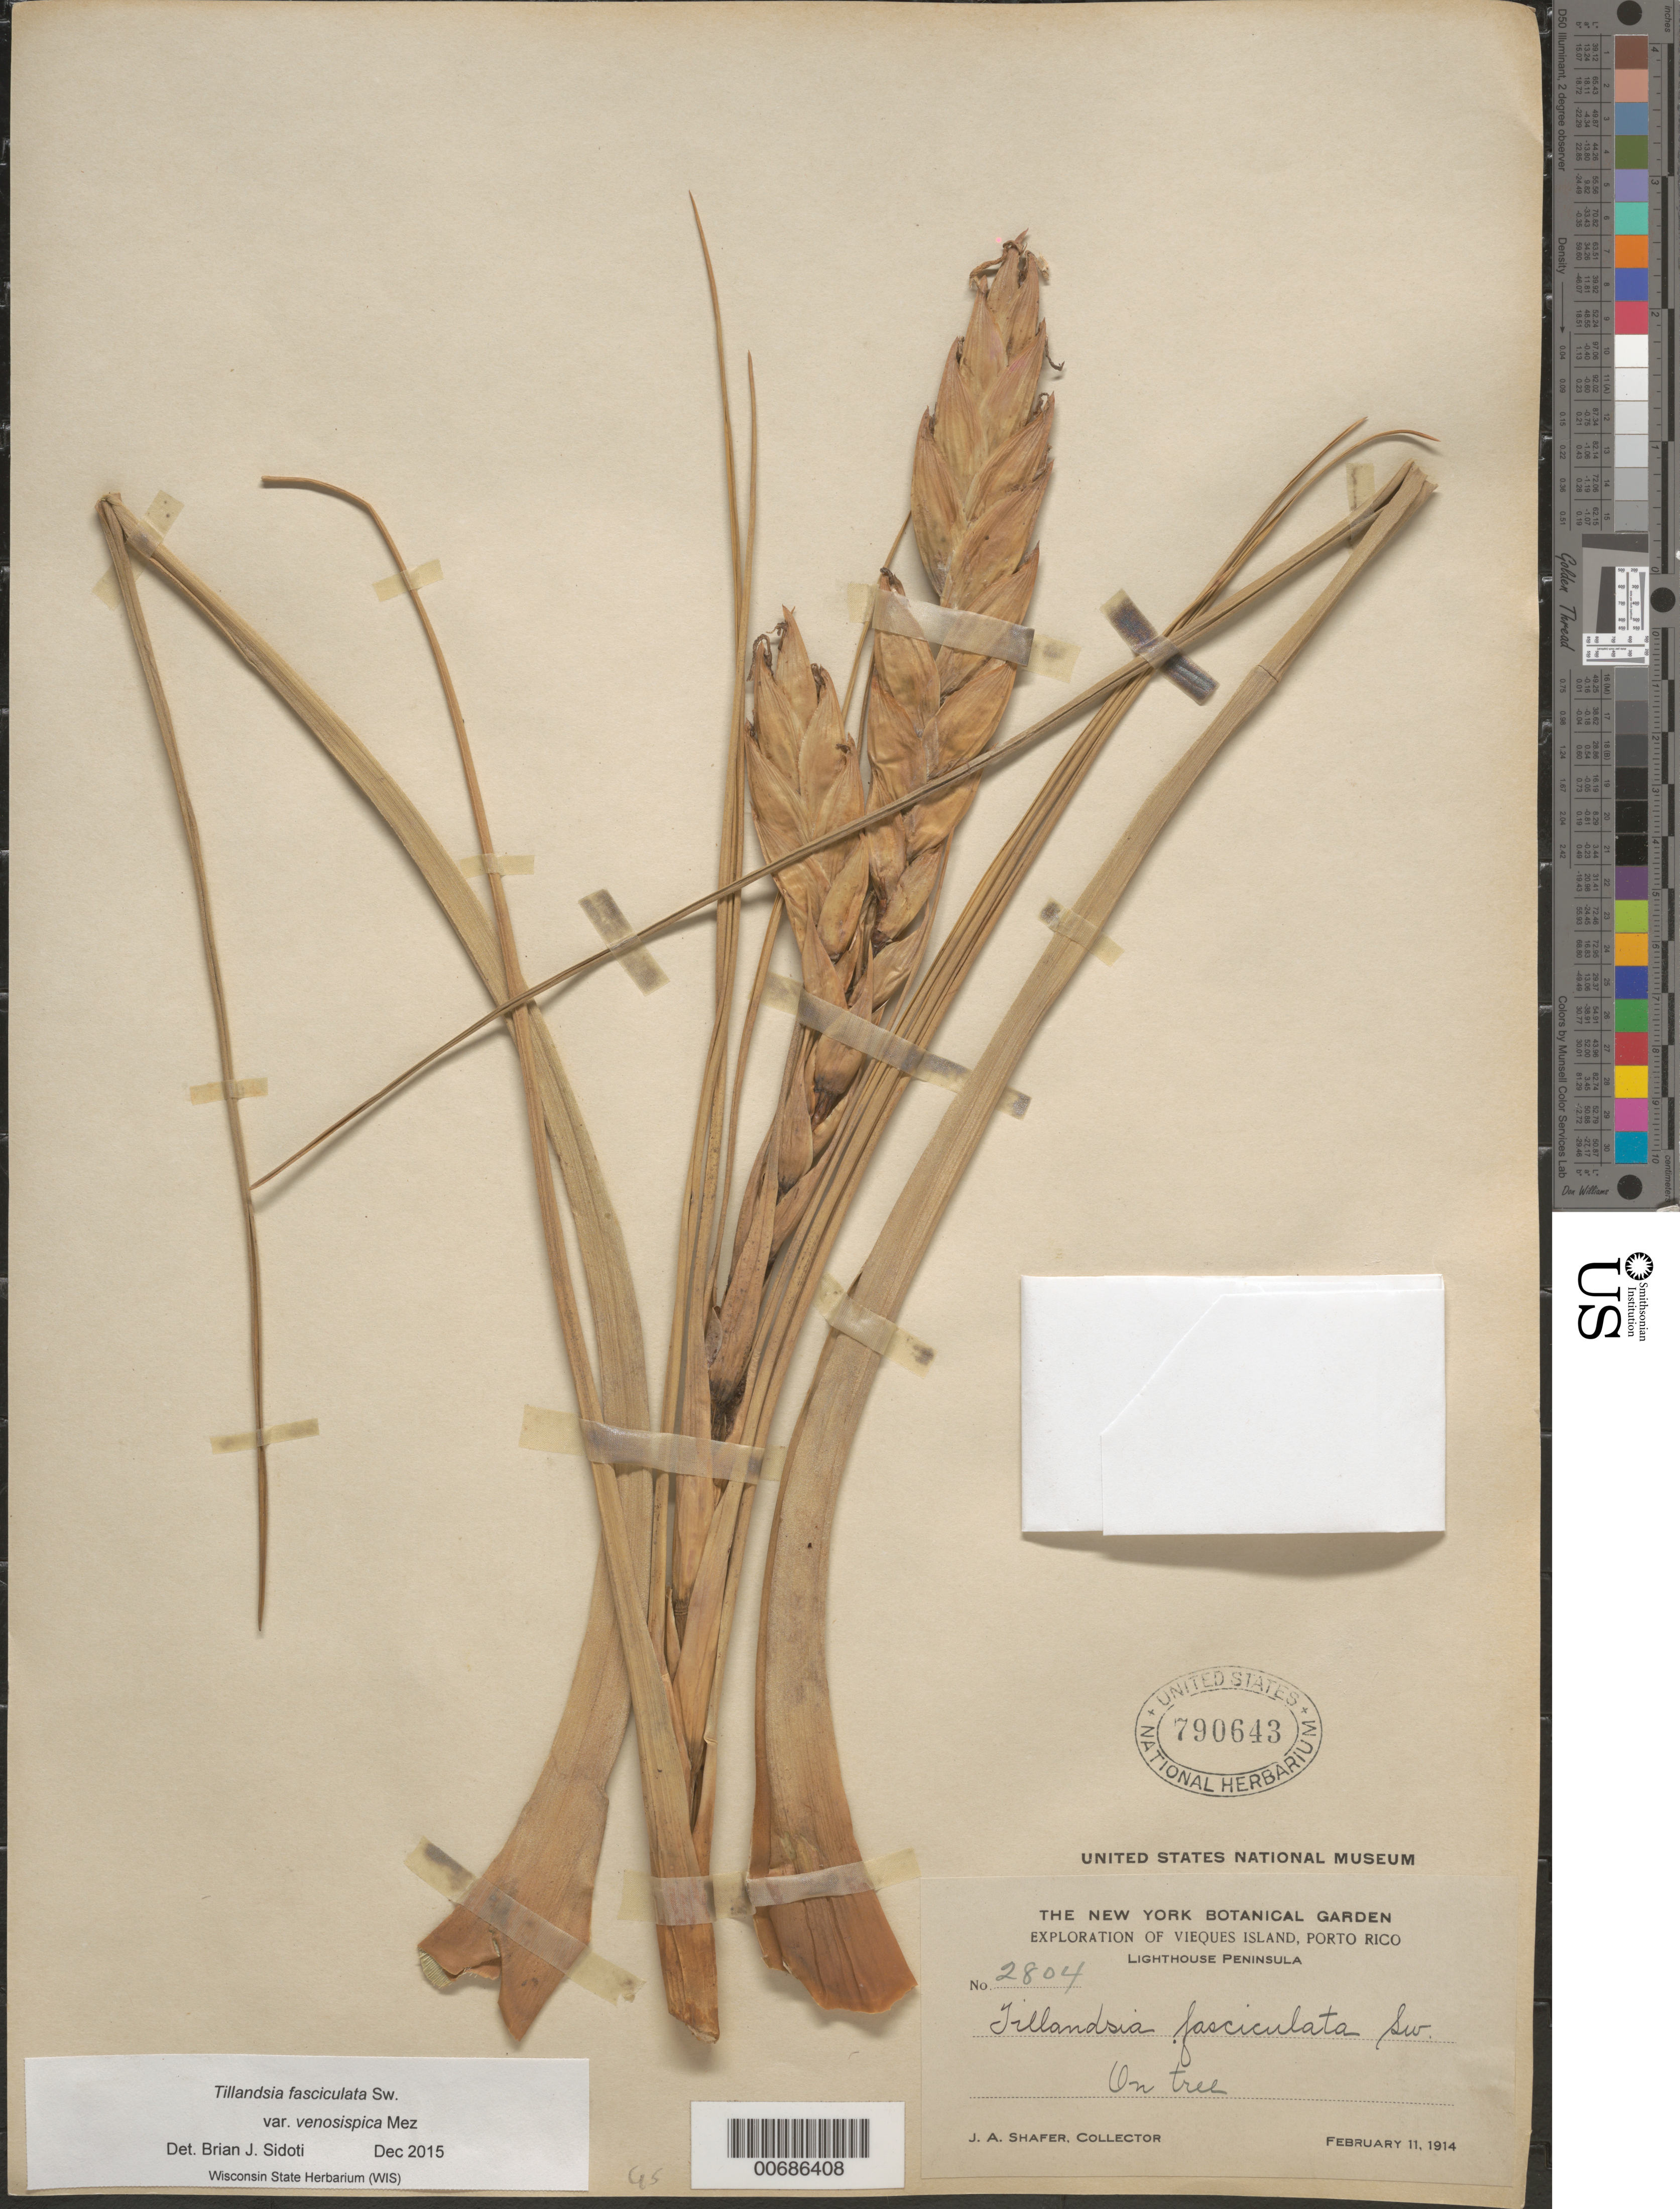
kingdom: Plantae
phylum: Tracheophyta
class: Liliopsida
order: Poales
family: Bromeliaceae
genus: Tillandsia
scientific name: Tillandsia fasciculata var. venosispica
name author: Mez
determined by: Sidoti, B. J.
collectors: J. A. Shafer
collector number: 2804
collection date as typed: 11 Feb 1914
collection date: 1914-02-11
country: Puerto Rico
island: Vieques Island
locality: Lighthouse Peninsula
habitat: on tree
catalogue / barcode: US 790643